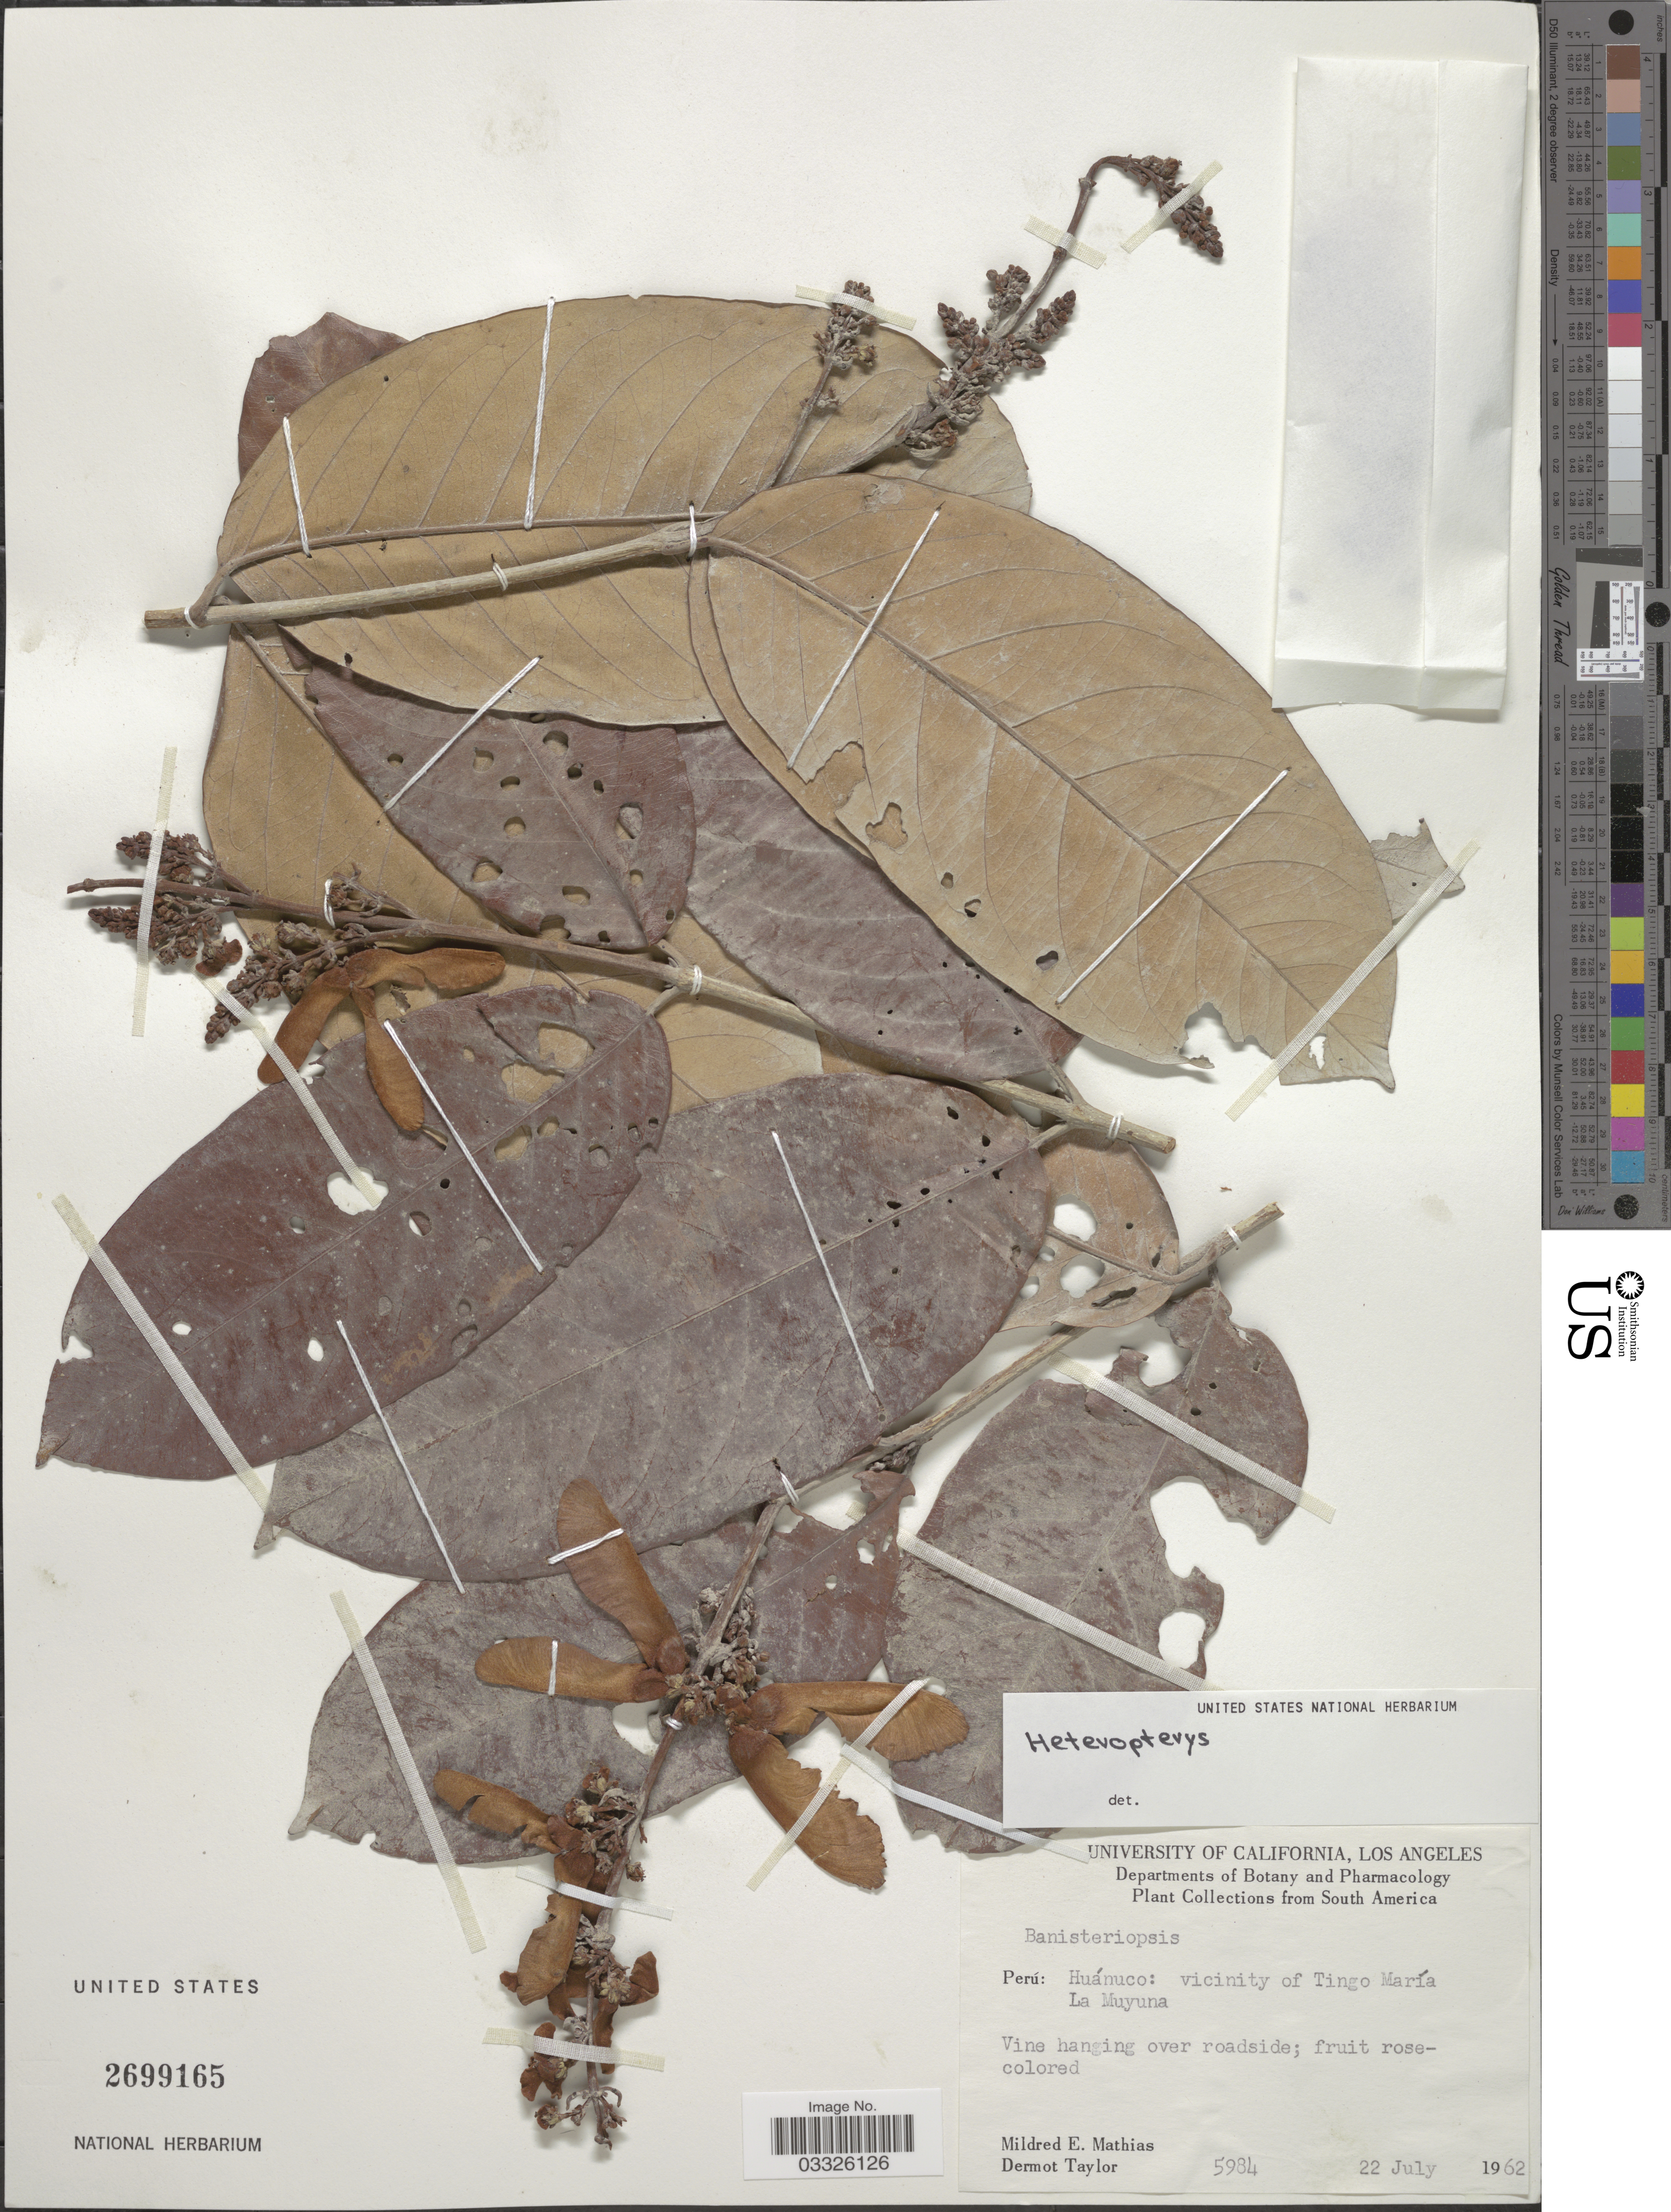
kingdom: Plantae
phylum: Tracheophyta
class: Magnoliopsida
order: Malpighiales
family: Malpighiaceae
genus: Heteropterys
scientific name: Heteropterys sp.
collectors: M. E. Mathias & D. Taylor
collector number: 5984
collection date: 1962-07-22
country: Peru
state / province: Huánuco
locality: Vicinity of Tingo María La Muyuna.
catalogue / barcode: US 2699165